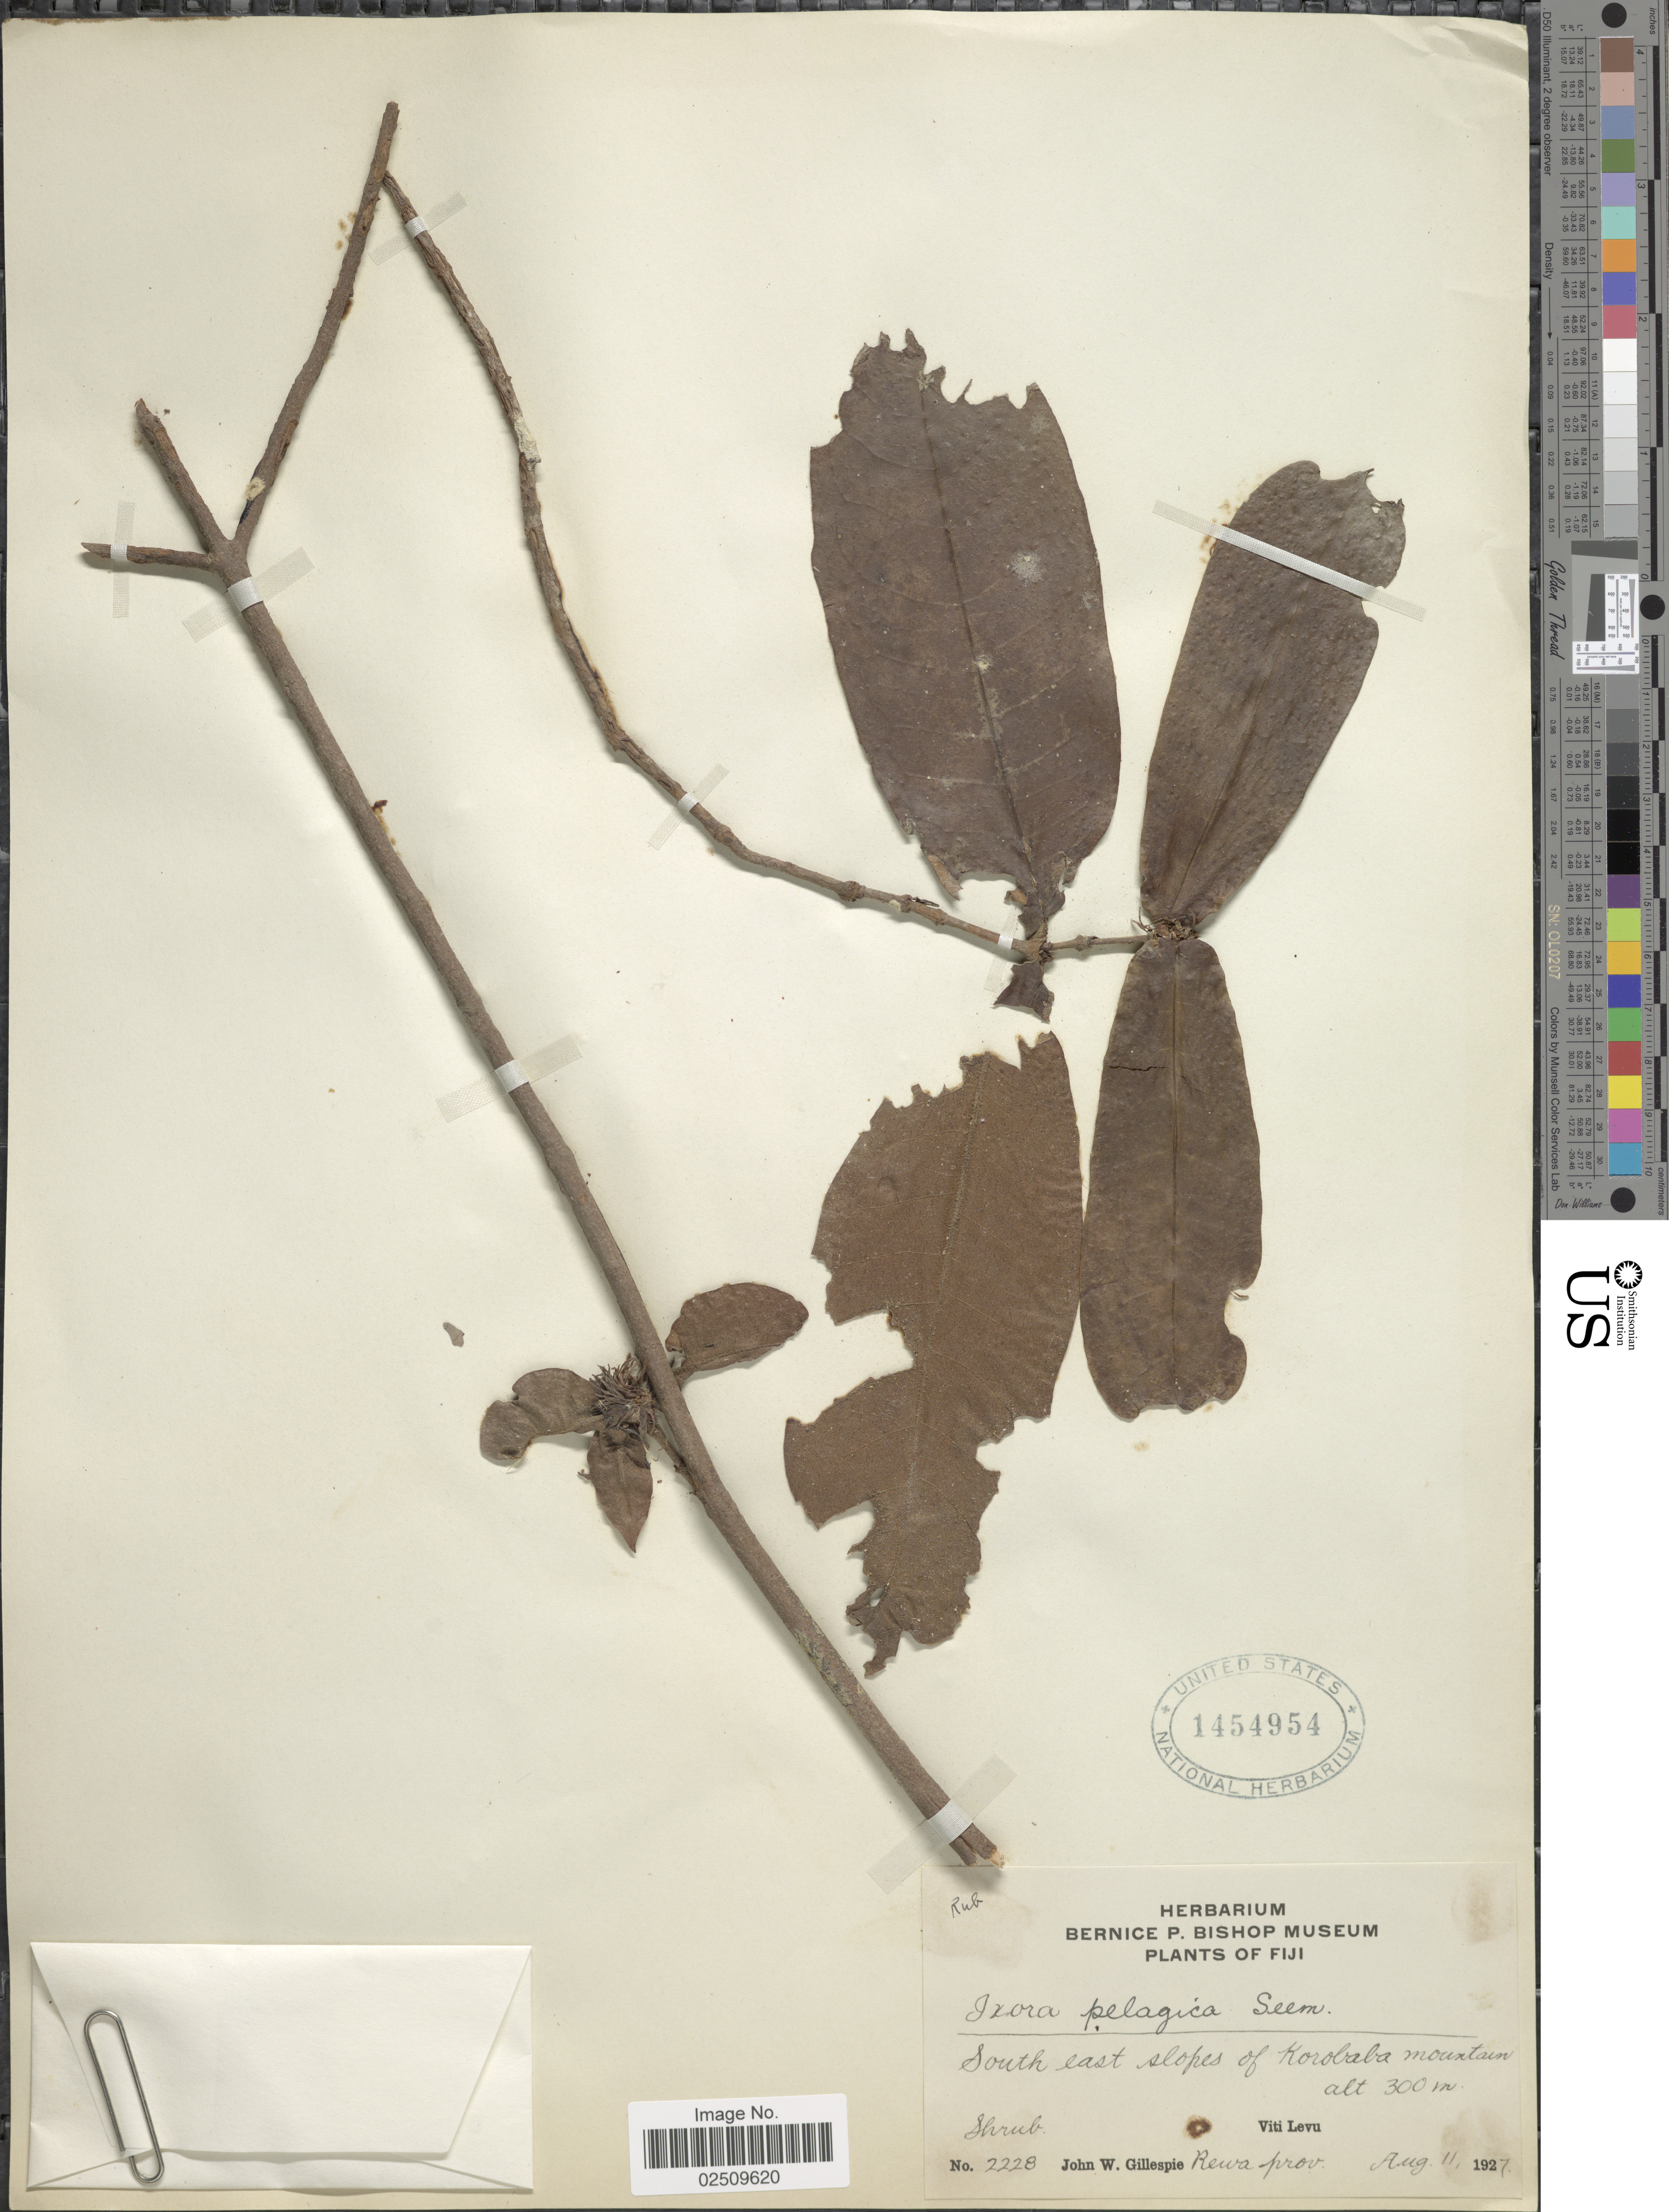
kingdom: Plantae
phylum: Tracheophyta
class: Magnoliopsida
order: Gentianales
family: Rubiaceae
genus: Ixora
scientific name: Ixora pelagia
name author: Seem.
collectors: J. W. Gillespie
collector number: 2228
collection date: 1927-08-11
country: Fiji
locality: South east slopes of Korobaba mountain, Viti Levu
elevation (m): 300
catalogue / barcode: US 1454954